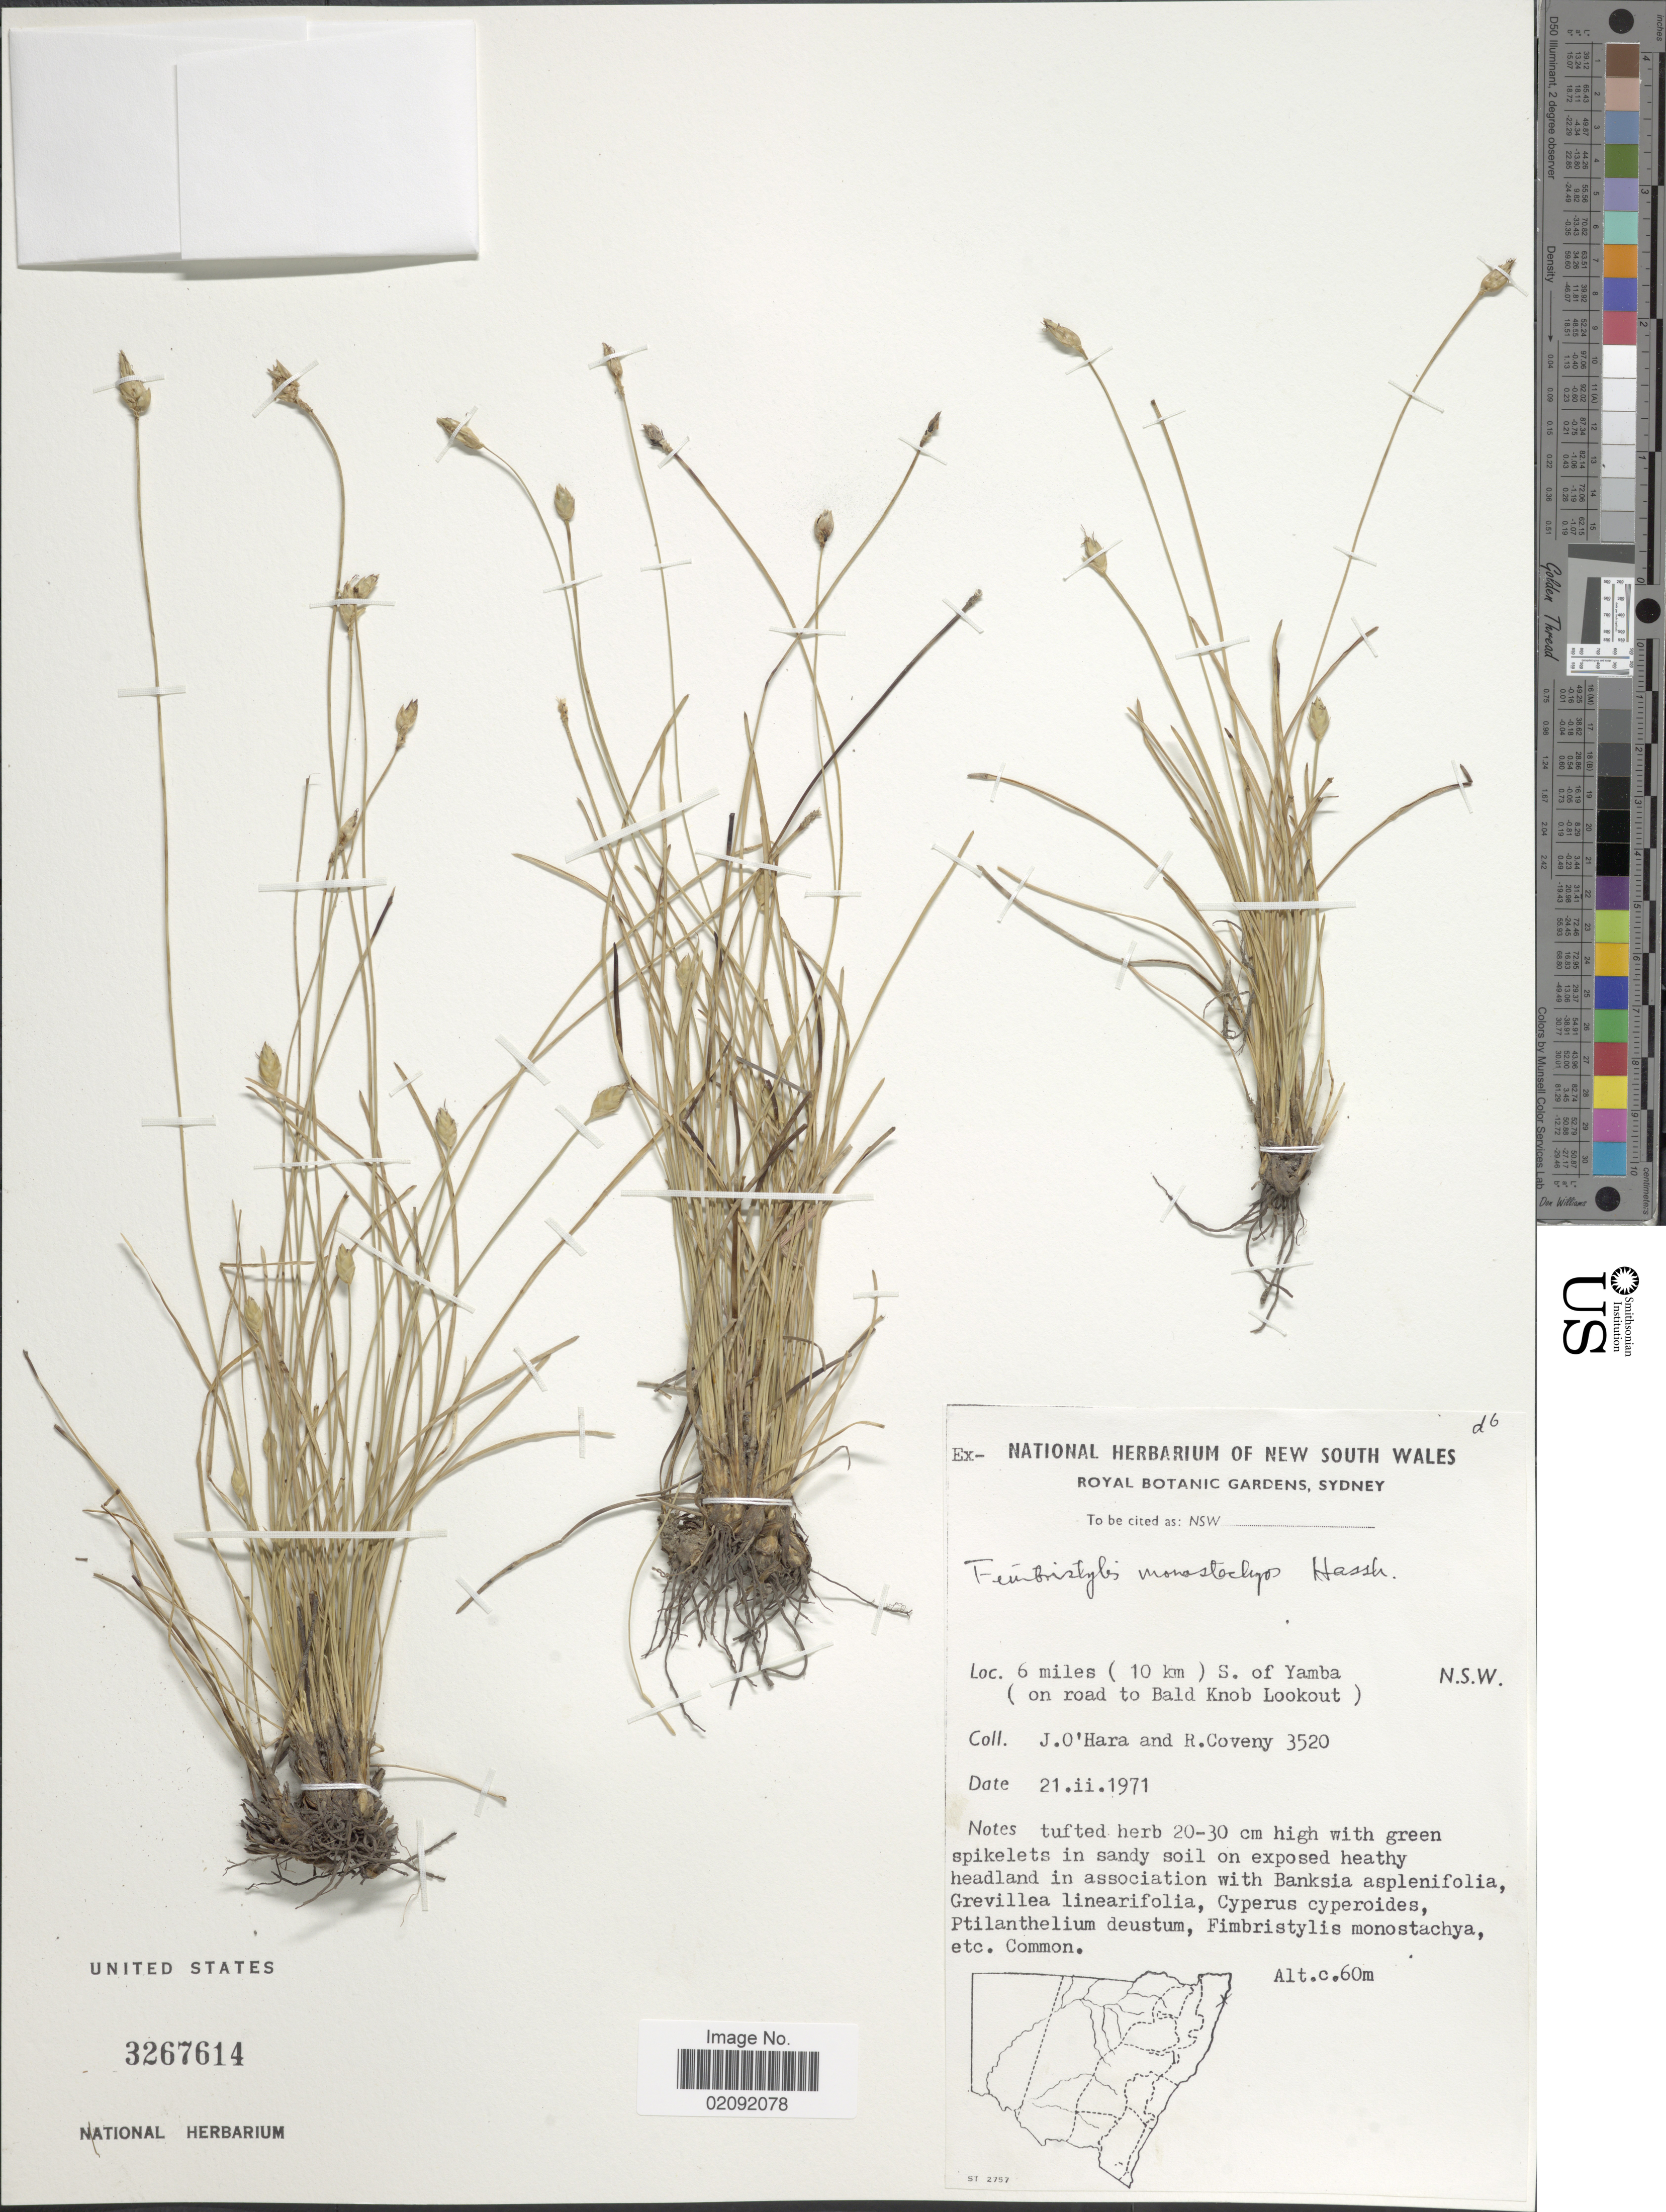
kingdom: Plantae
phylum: Tracheophyta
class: Liliopsida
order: Poales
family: Cyperaceae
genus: Abildgaardia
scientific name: Abildgaardia ovata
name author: (Burm. f.) Kral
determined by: Strong, Mark T., (BOT), Smithsonian Institution - National Museum of Natural History (UNITED STATES)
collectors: J. O'Hara & R. Coveny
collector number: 3520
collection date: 1971-02-21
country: Australia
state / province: New South Wales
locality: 6 miles (10 km) S. of Yamba (on road to Bald Knob Lookout).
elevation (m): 60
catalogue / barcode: US 3267614